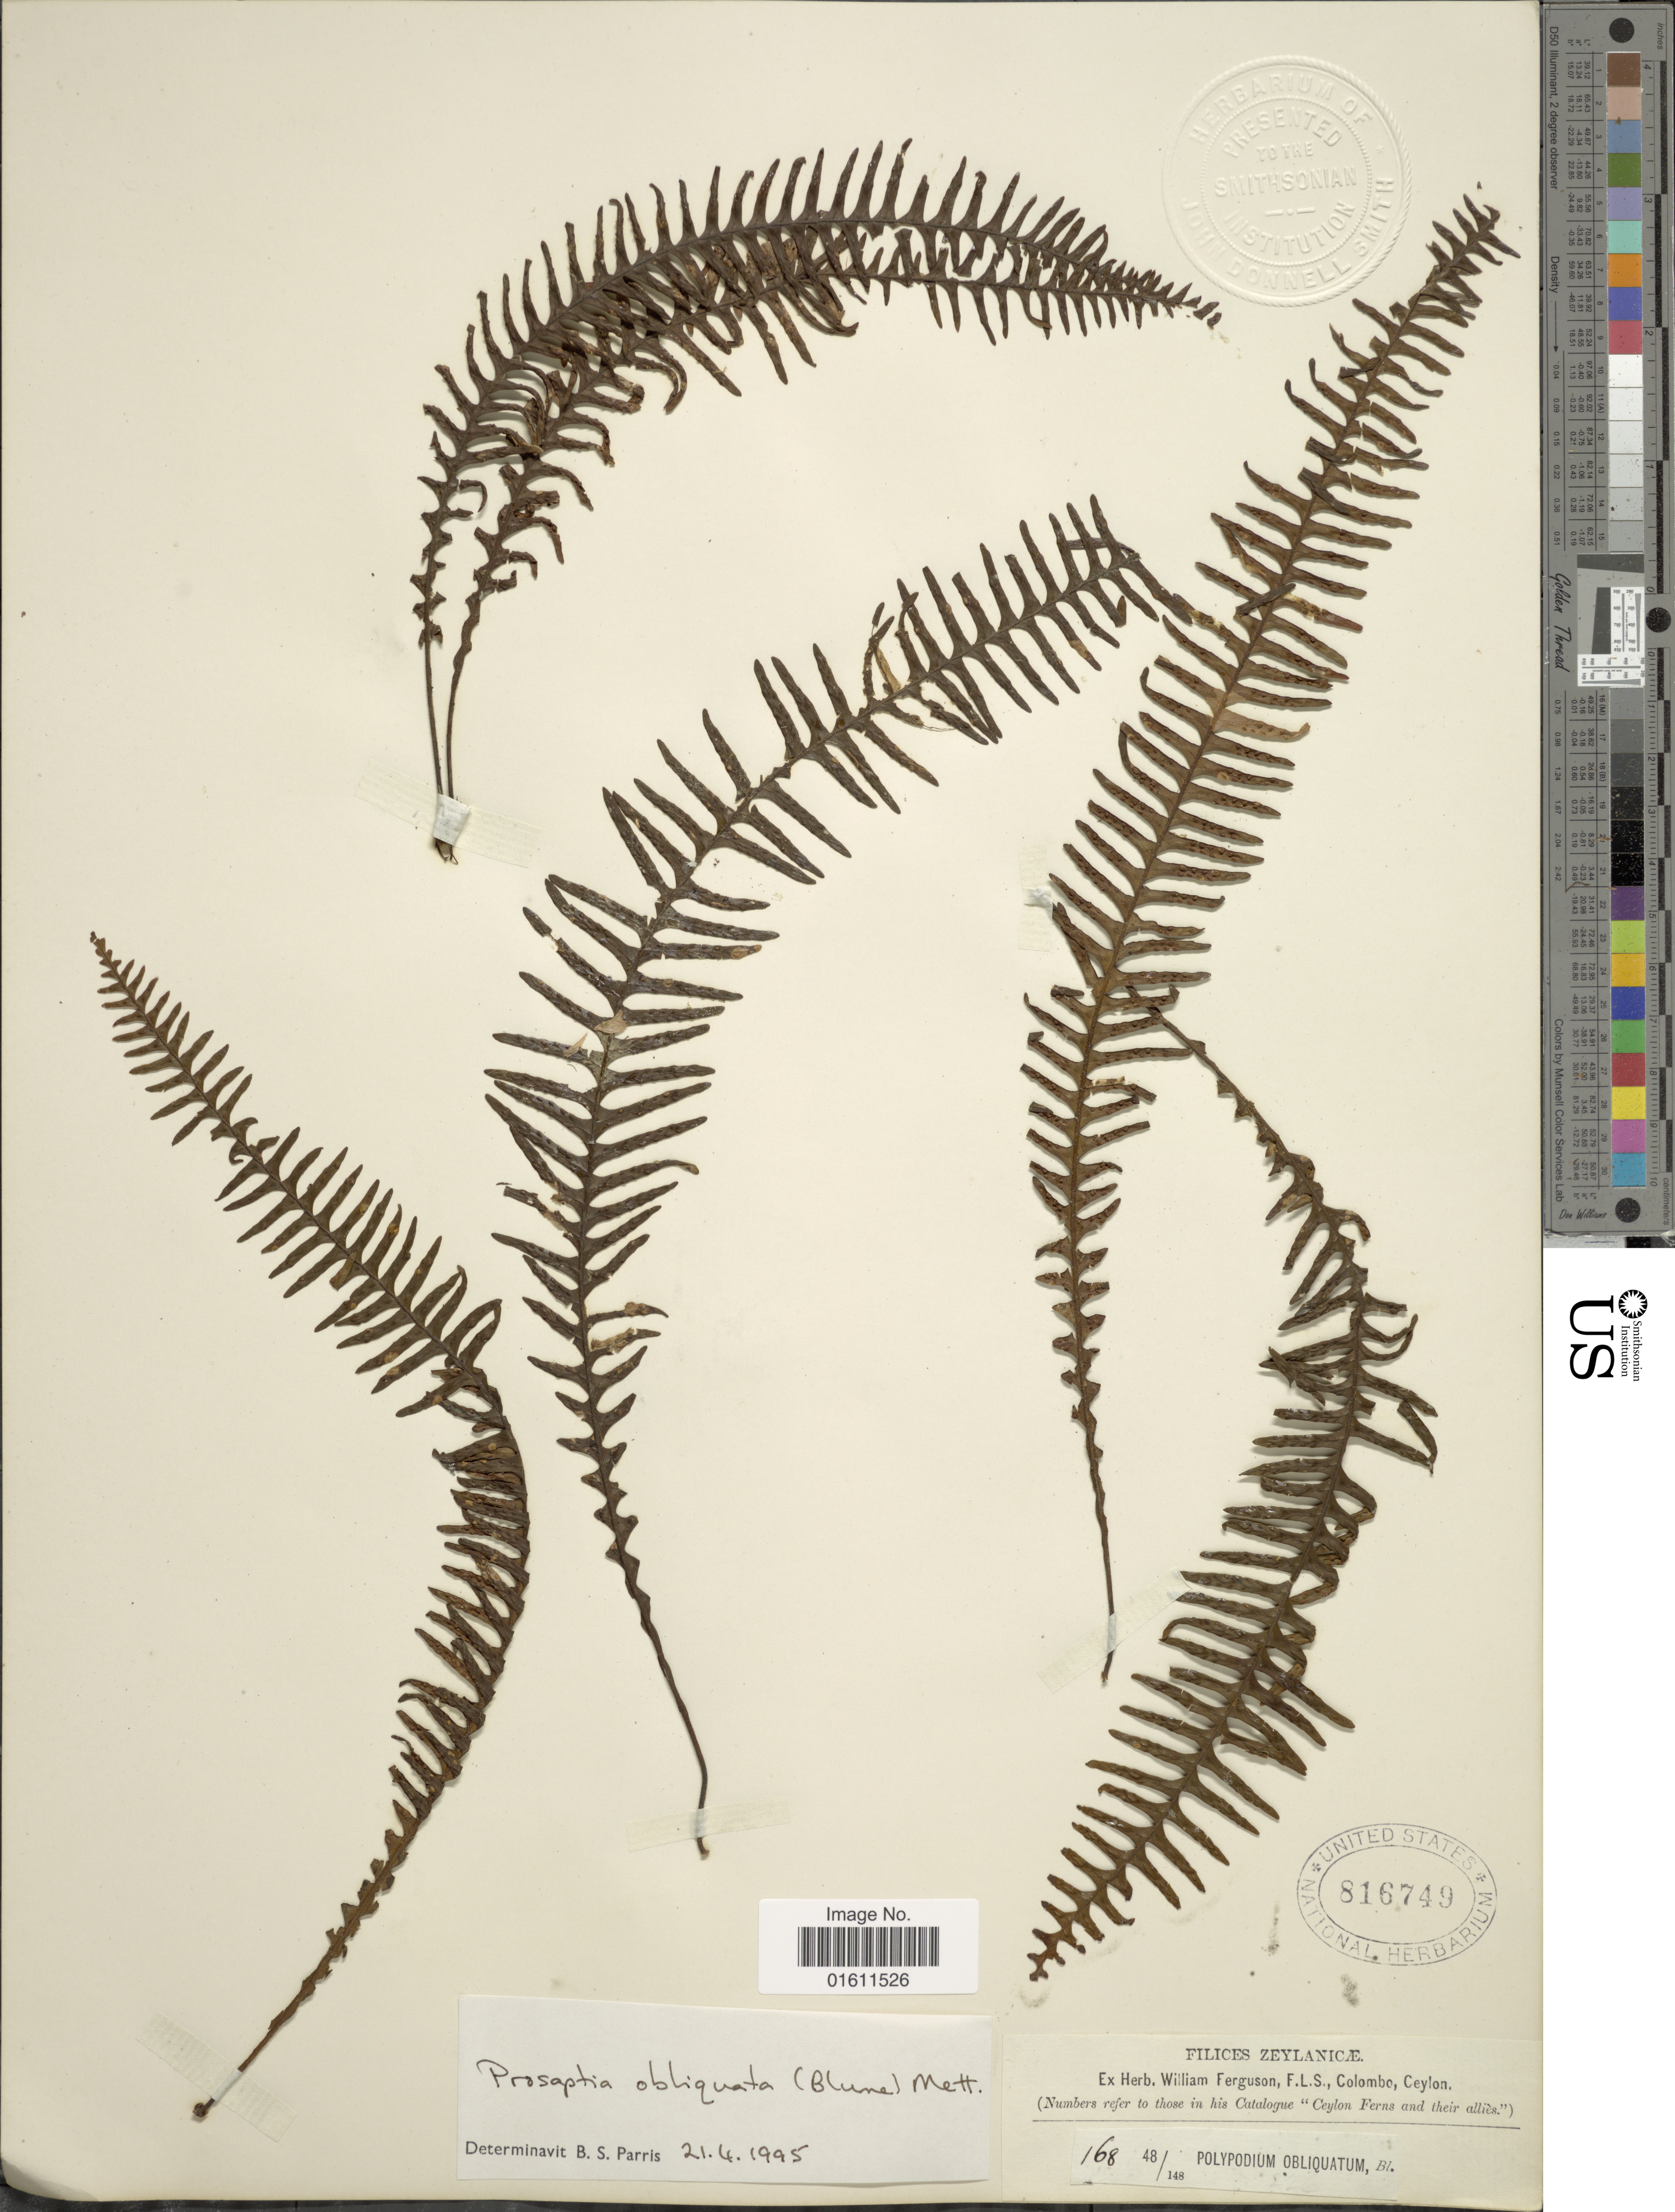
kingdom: Plantae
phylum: Tracheophyta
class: Polypodiopsida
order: Polypodiales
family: Polypodiaceae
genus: Prosaptia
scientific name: Prosaptia obliquata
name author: (Blume) Mett.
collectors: ex herb. W. Ferguson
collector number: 168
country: Sri Lanka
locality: Zeylanicae.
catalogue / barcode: US 816749